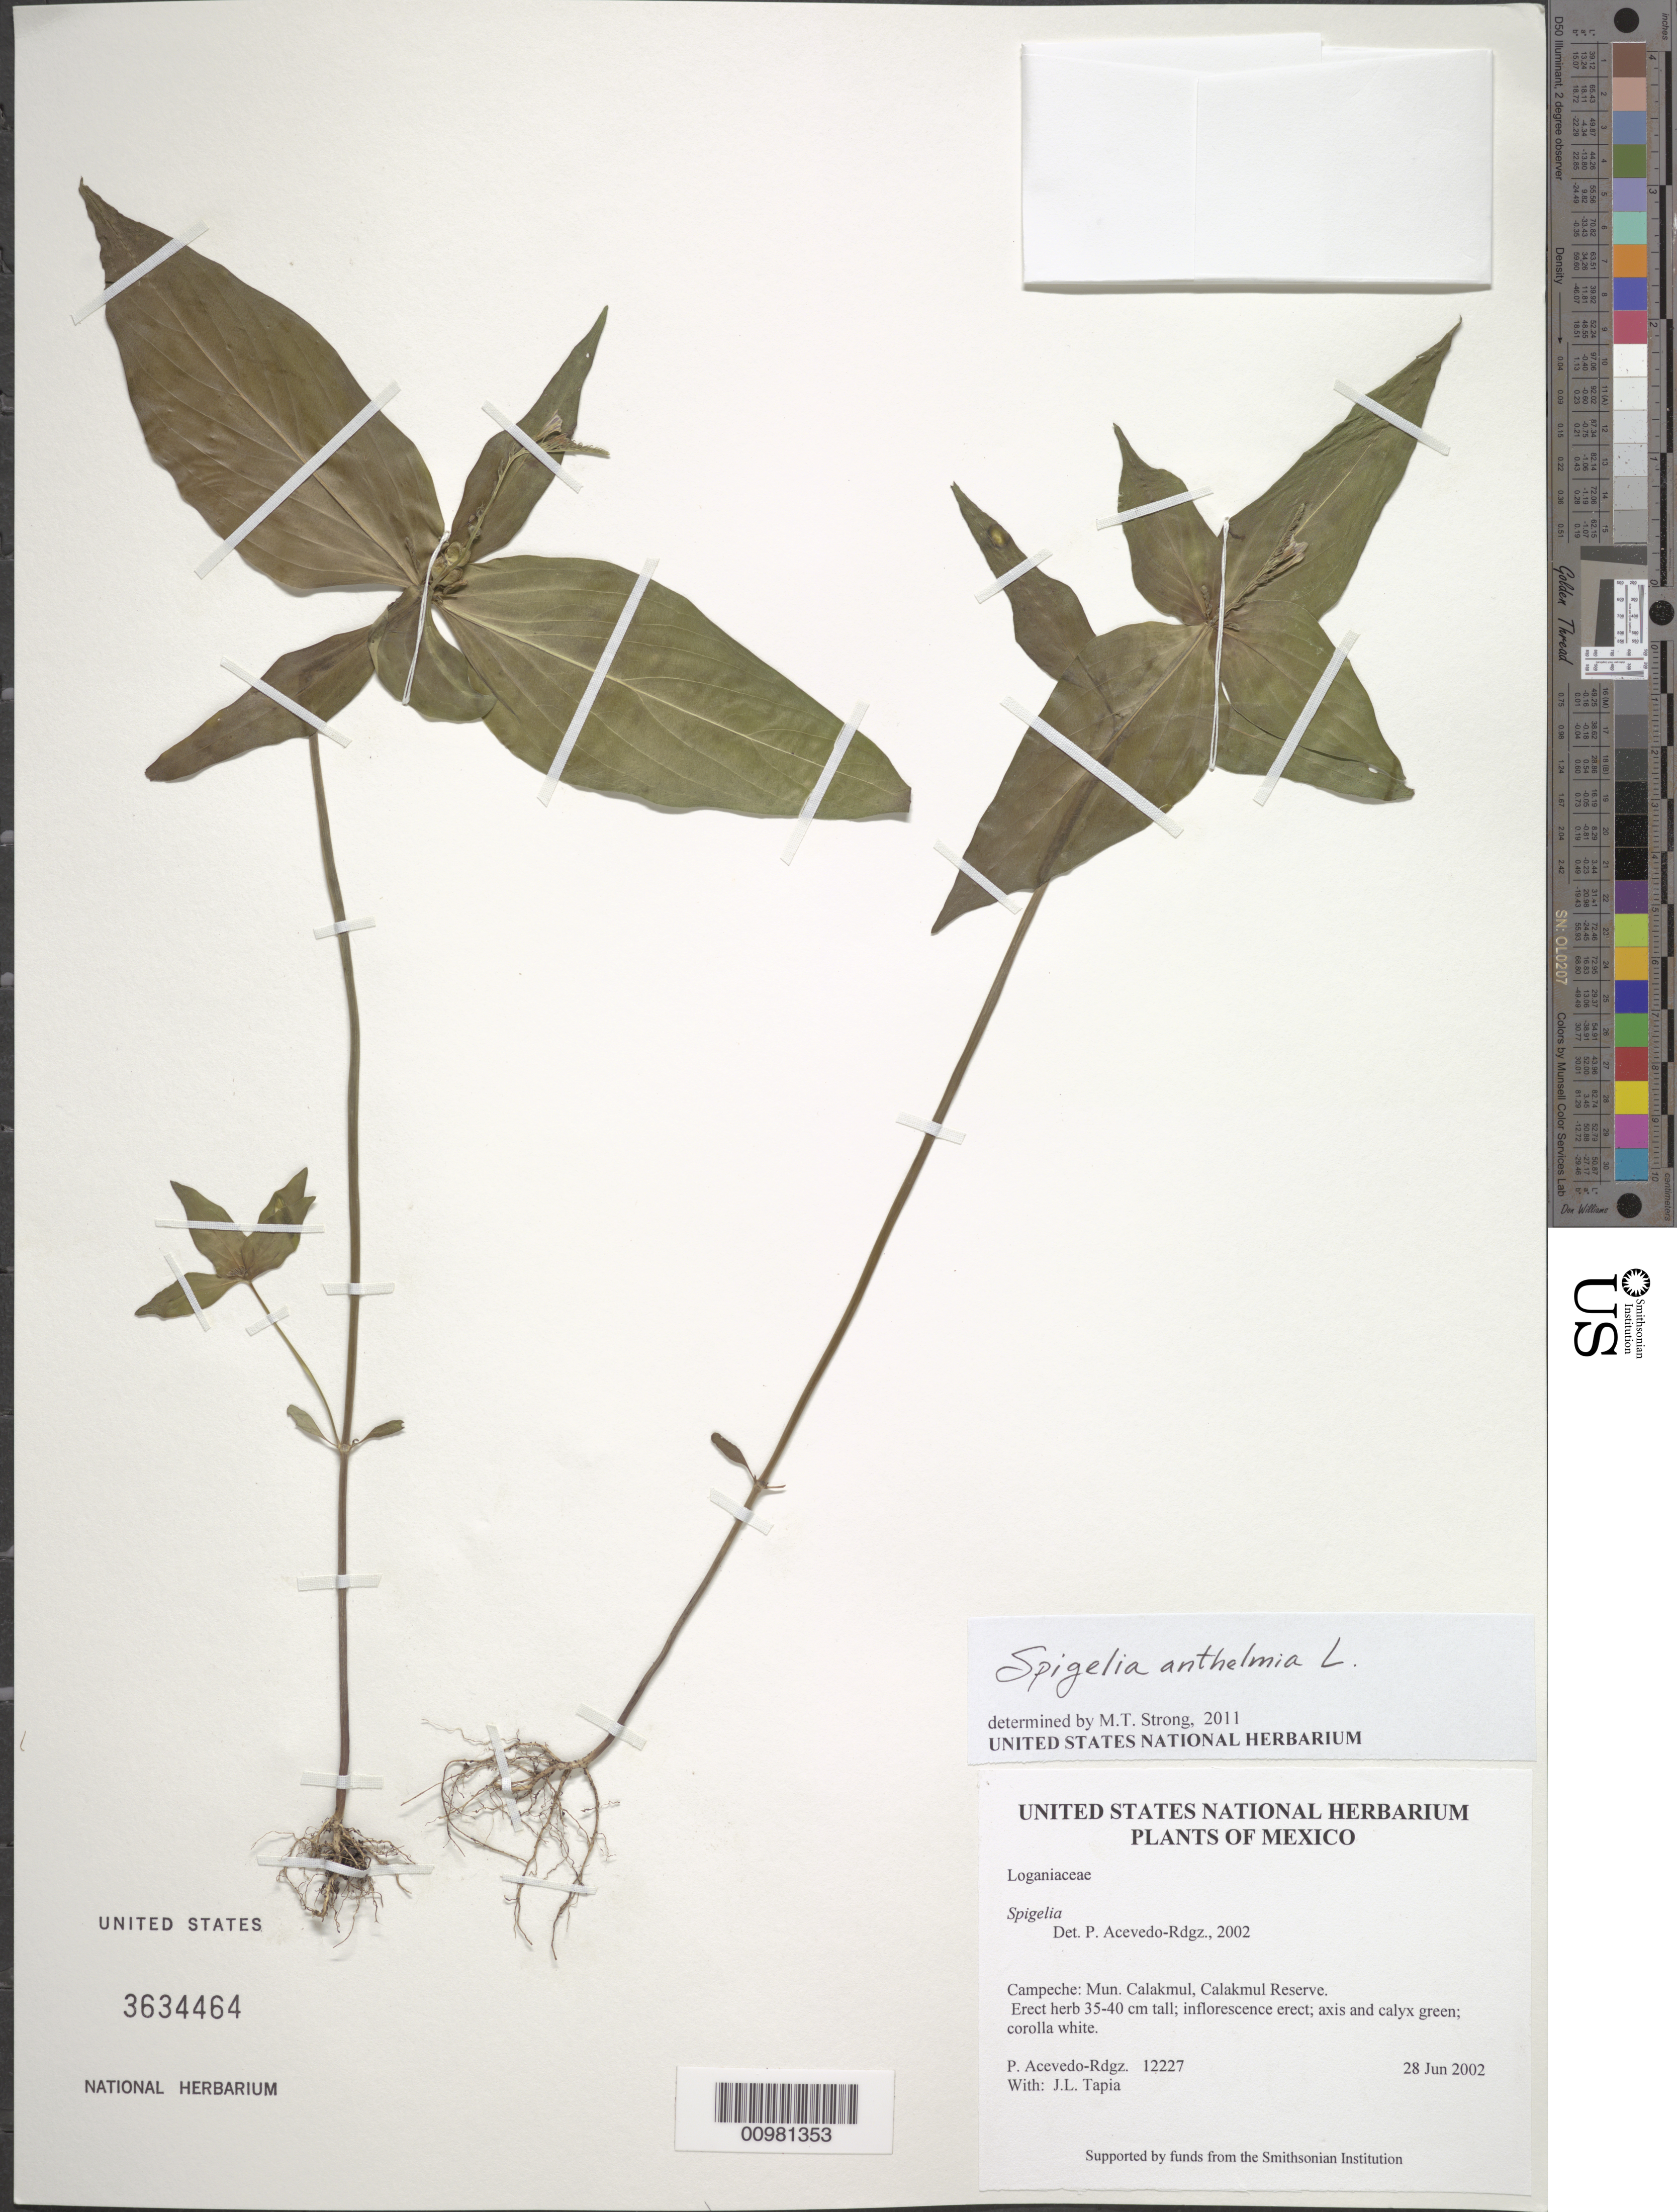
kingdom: Plantae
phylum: Tracheophyta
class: Magnoliopsida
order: Gentianales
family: Loganiaceae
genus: Spigelia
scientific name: Spigelia anthelmia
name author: L.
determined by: Strong, M. T., (US), Smithsonian Institution - National Museum of Natural History (UNITED STATES)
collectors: P. Acevedo-Rodr. & J. L. Tapia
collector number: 12227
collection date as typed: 28 Jun 2002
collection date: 2002-06-28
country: Mexico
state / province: Campeche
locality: Campeche: Mun. Calakmul, Calakmul Reserve.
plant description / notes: US, MO, NY, K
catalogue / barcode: US 3634464